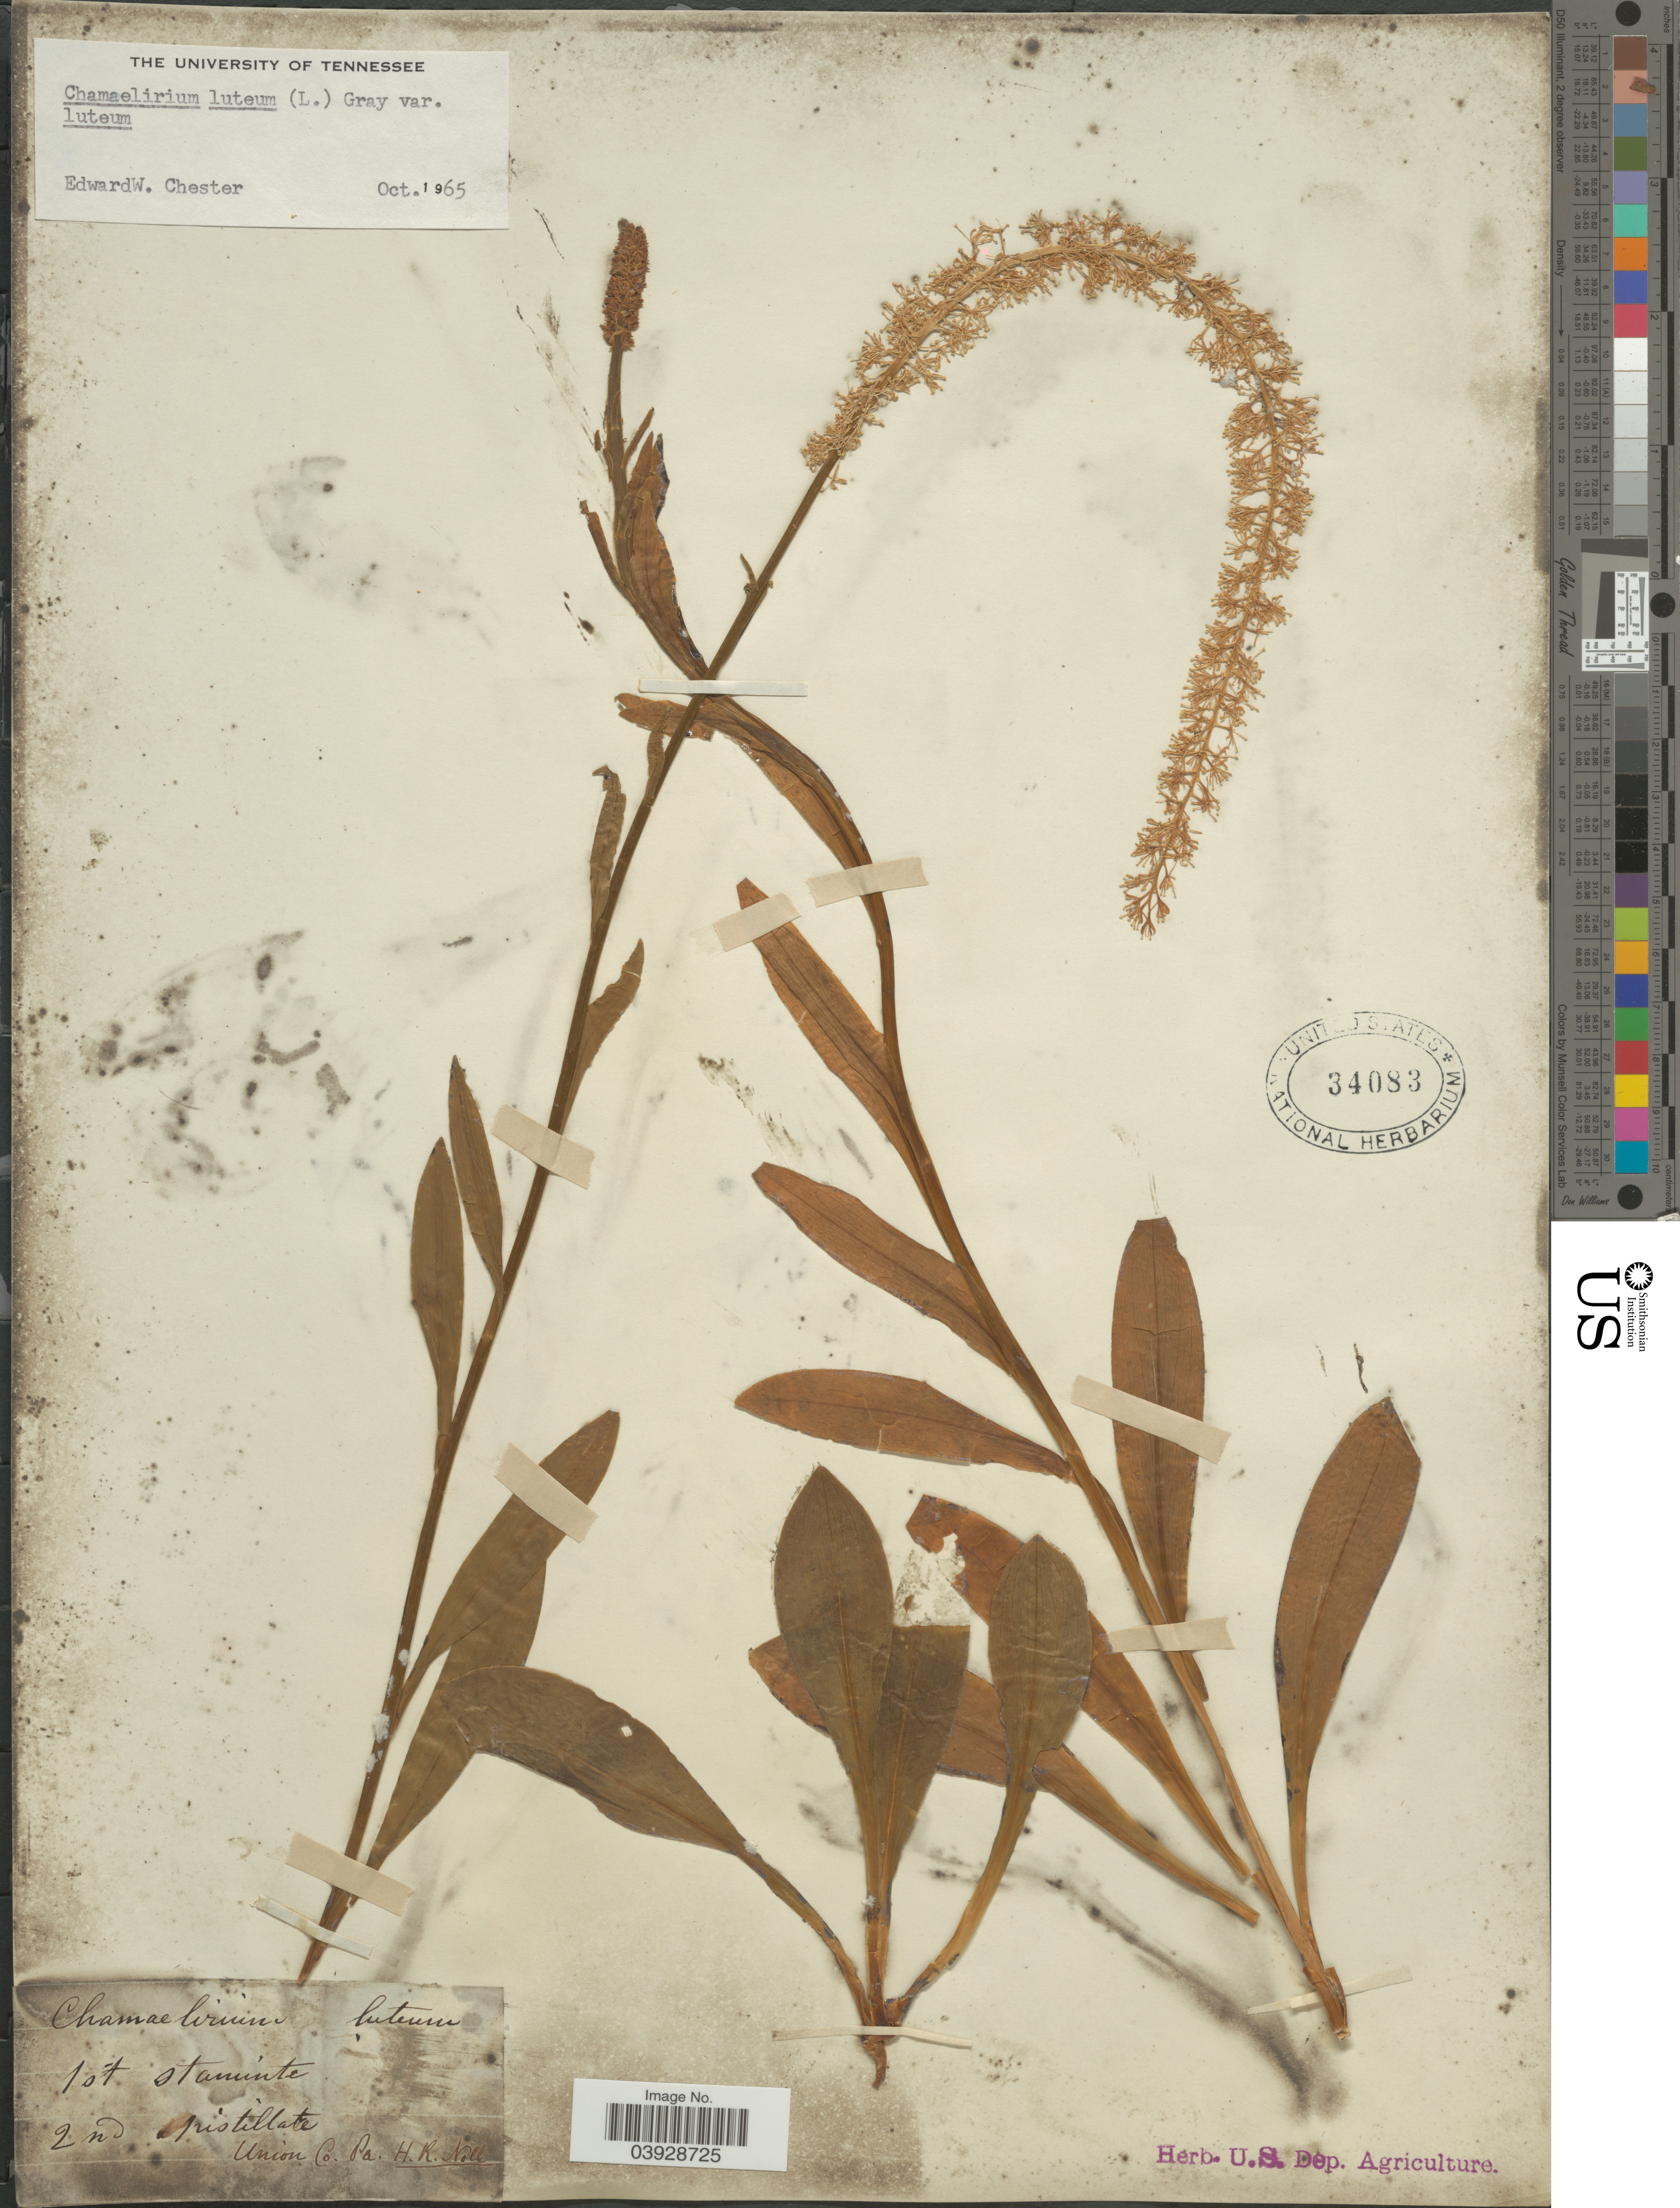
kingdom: Plantae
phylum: Tracheophyta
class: Liliopsida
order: Liliales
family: Melanthiaceae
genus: Chamaelirium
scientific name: Chamaelirium luteum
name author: (L.) A. Gray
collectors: H. Noll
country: United States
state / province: Pennsylvania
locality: Union Co.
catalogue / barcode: US 34083